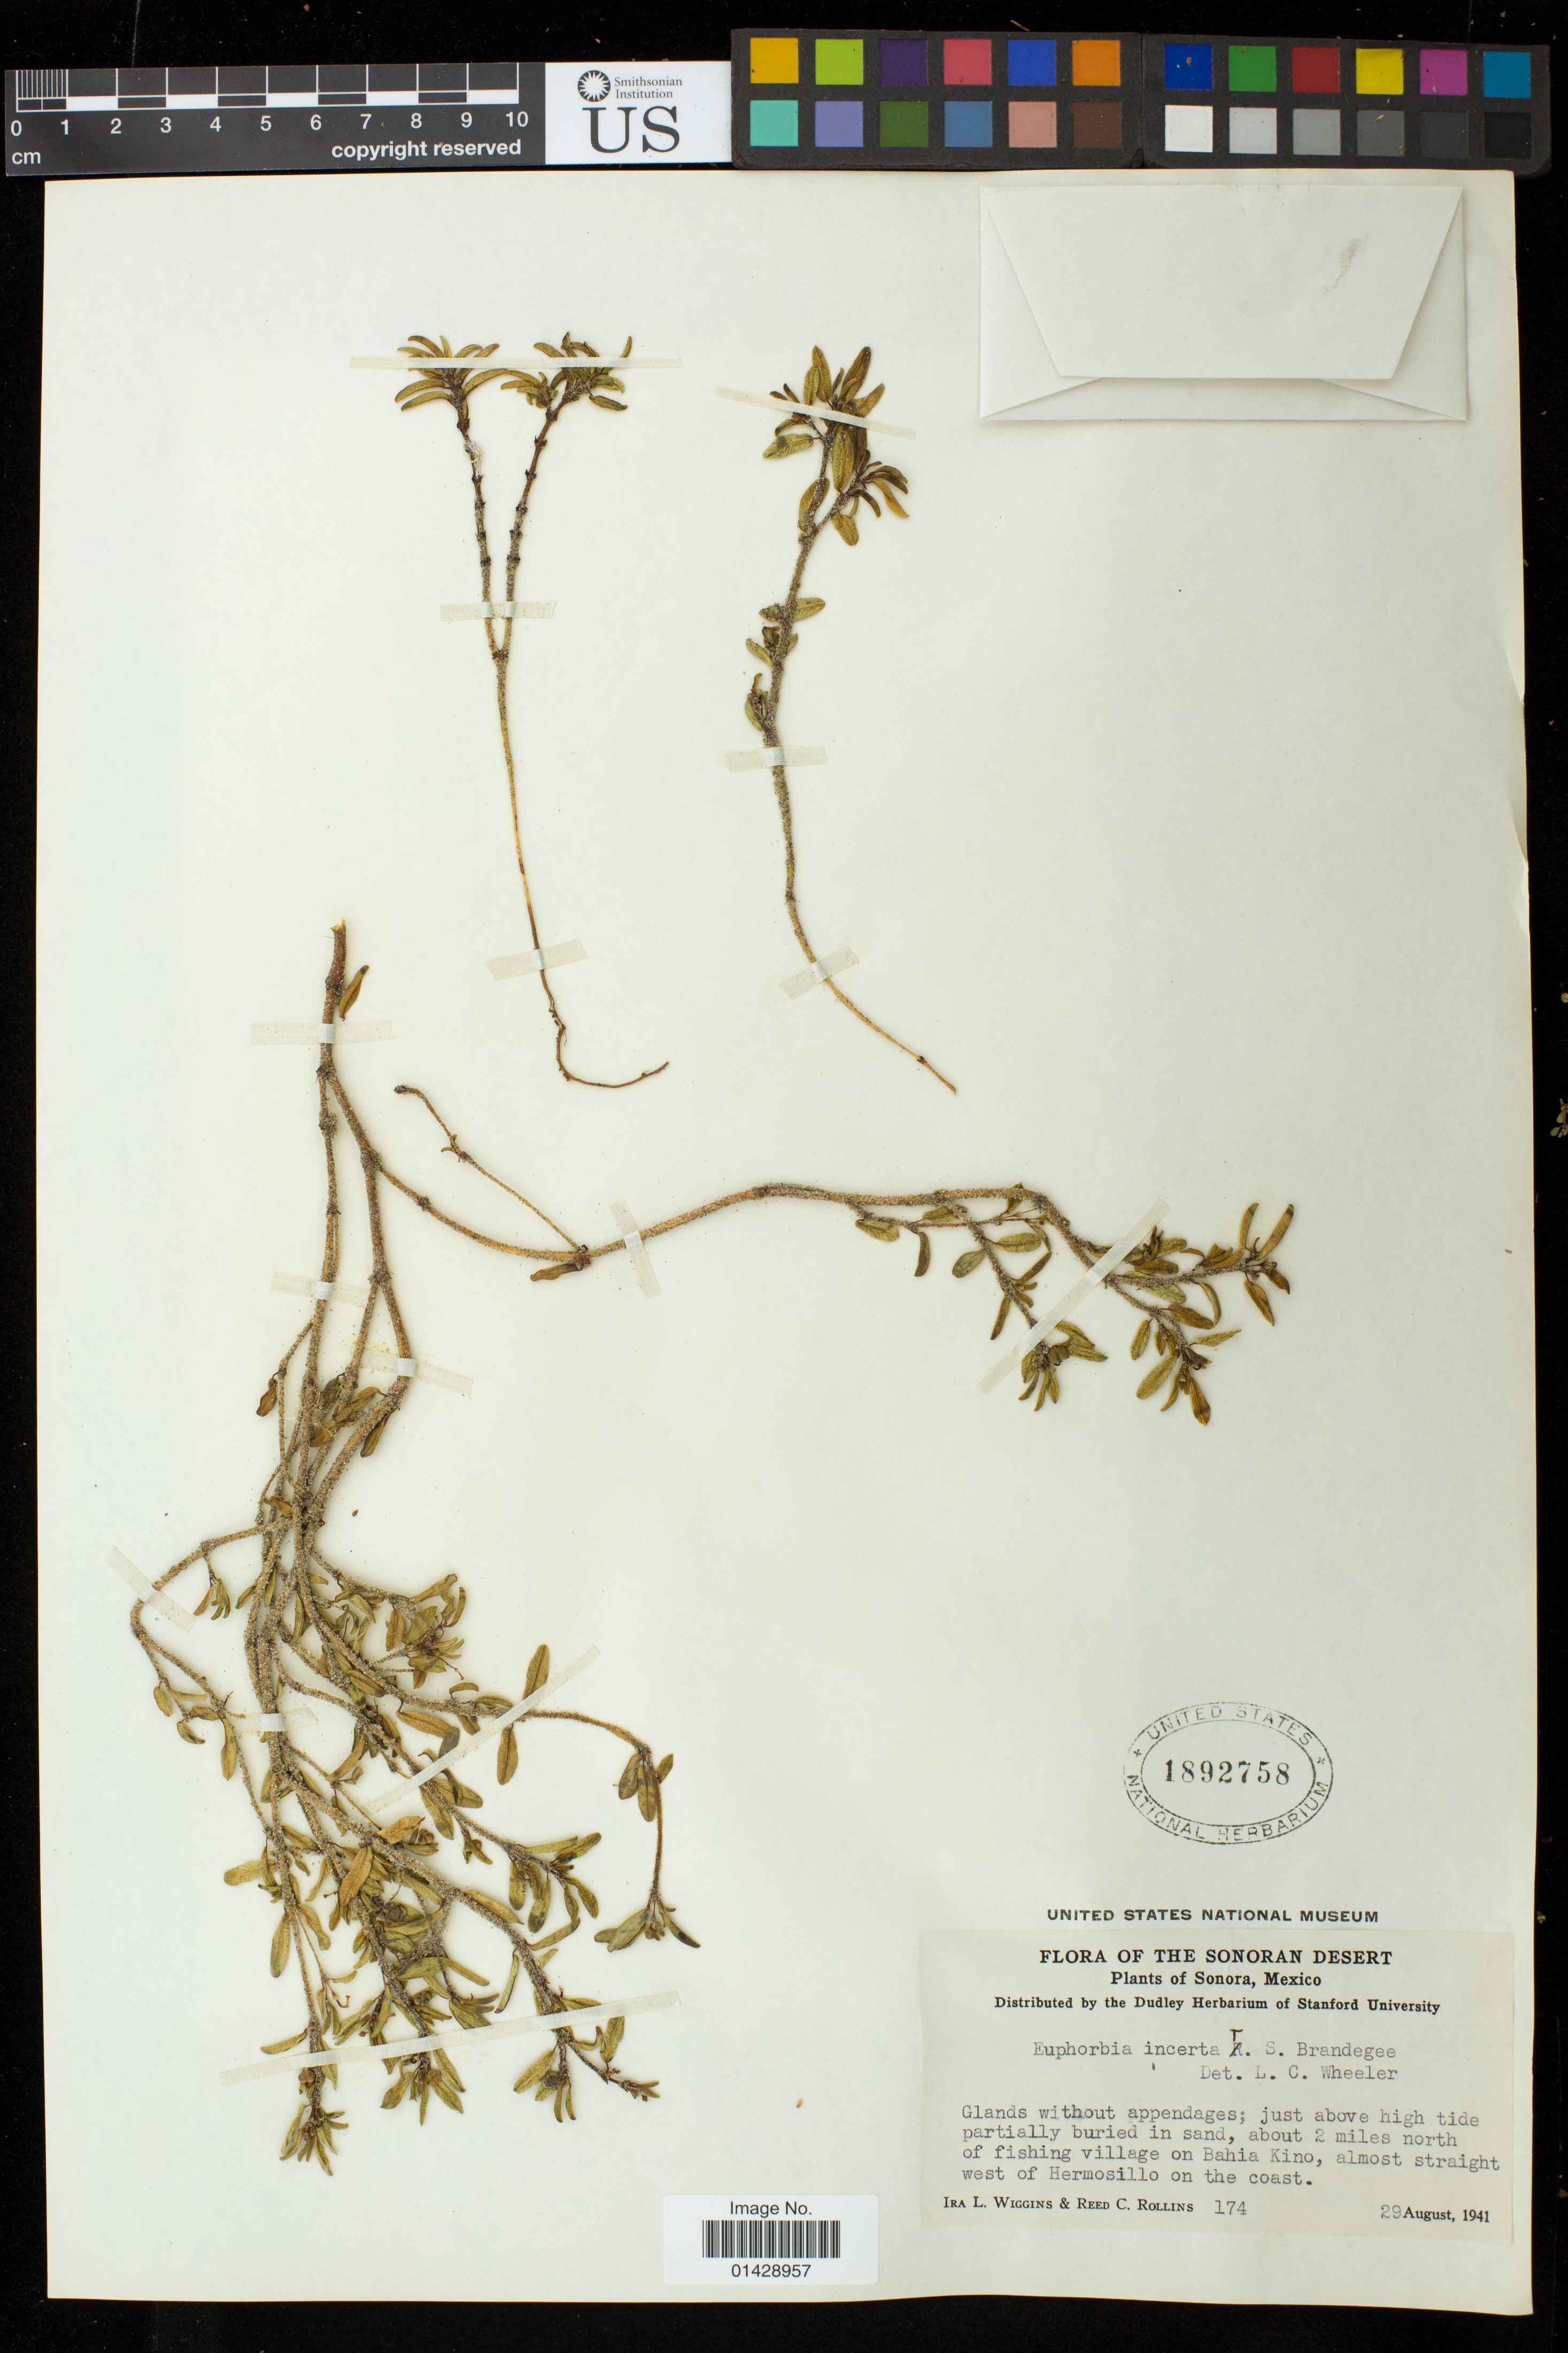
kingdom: Plantae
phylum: Tracheophyta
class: Magnoliopsida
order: Malpighiales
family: Euphorbiaceae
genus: Euphorbia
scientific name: Euphorbia incerta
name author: Brandegee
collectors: I. L. Wiggins & R. C. Rollins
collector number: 174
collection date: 1941-08-29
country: Mexico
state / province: Sonora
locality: Just above high tide partially buried in sand, about 2 miles north of fishing village on Bahia Kino, almost straight west of Hermosillo on the coast.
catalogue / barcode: US 1892758